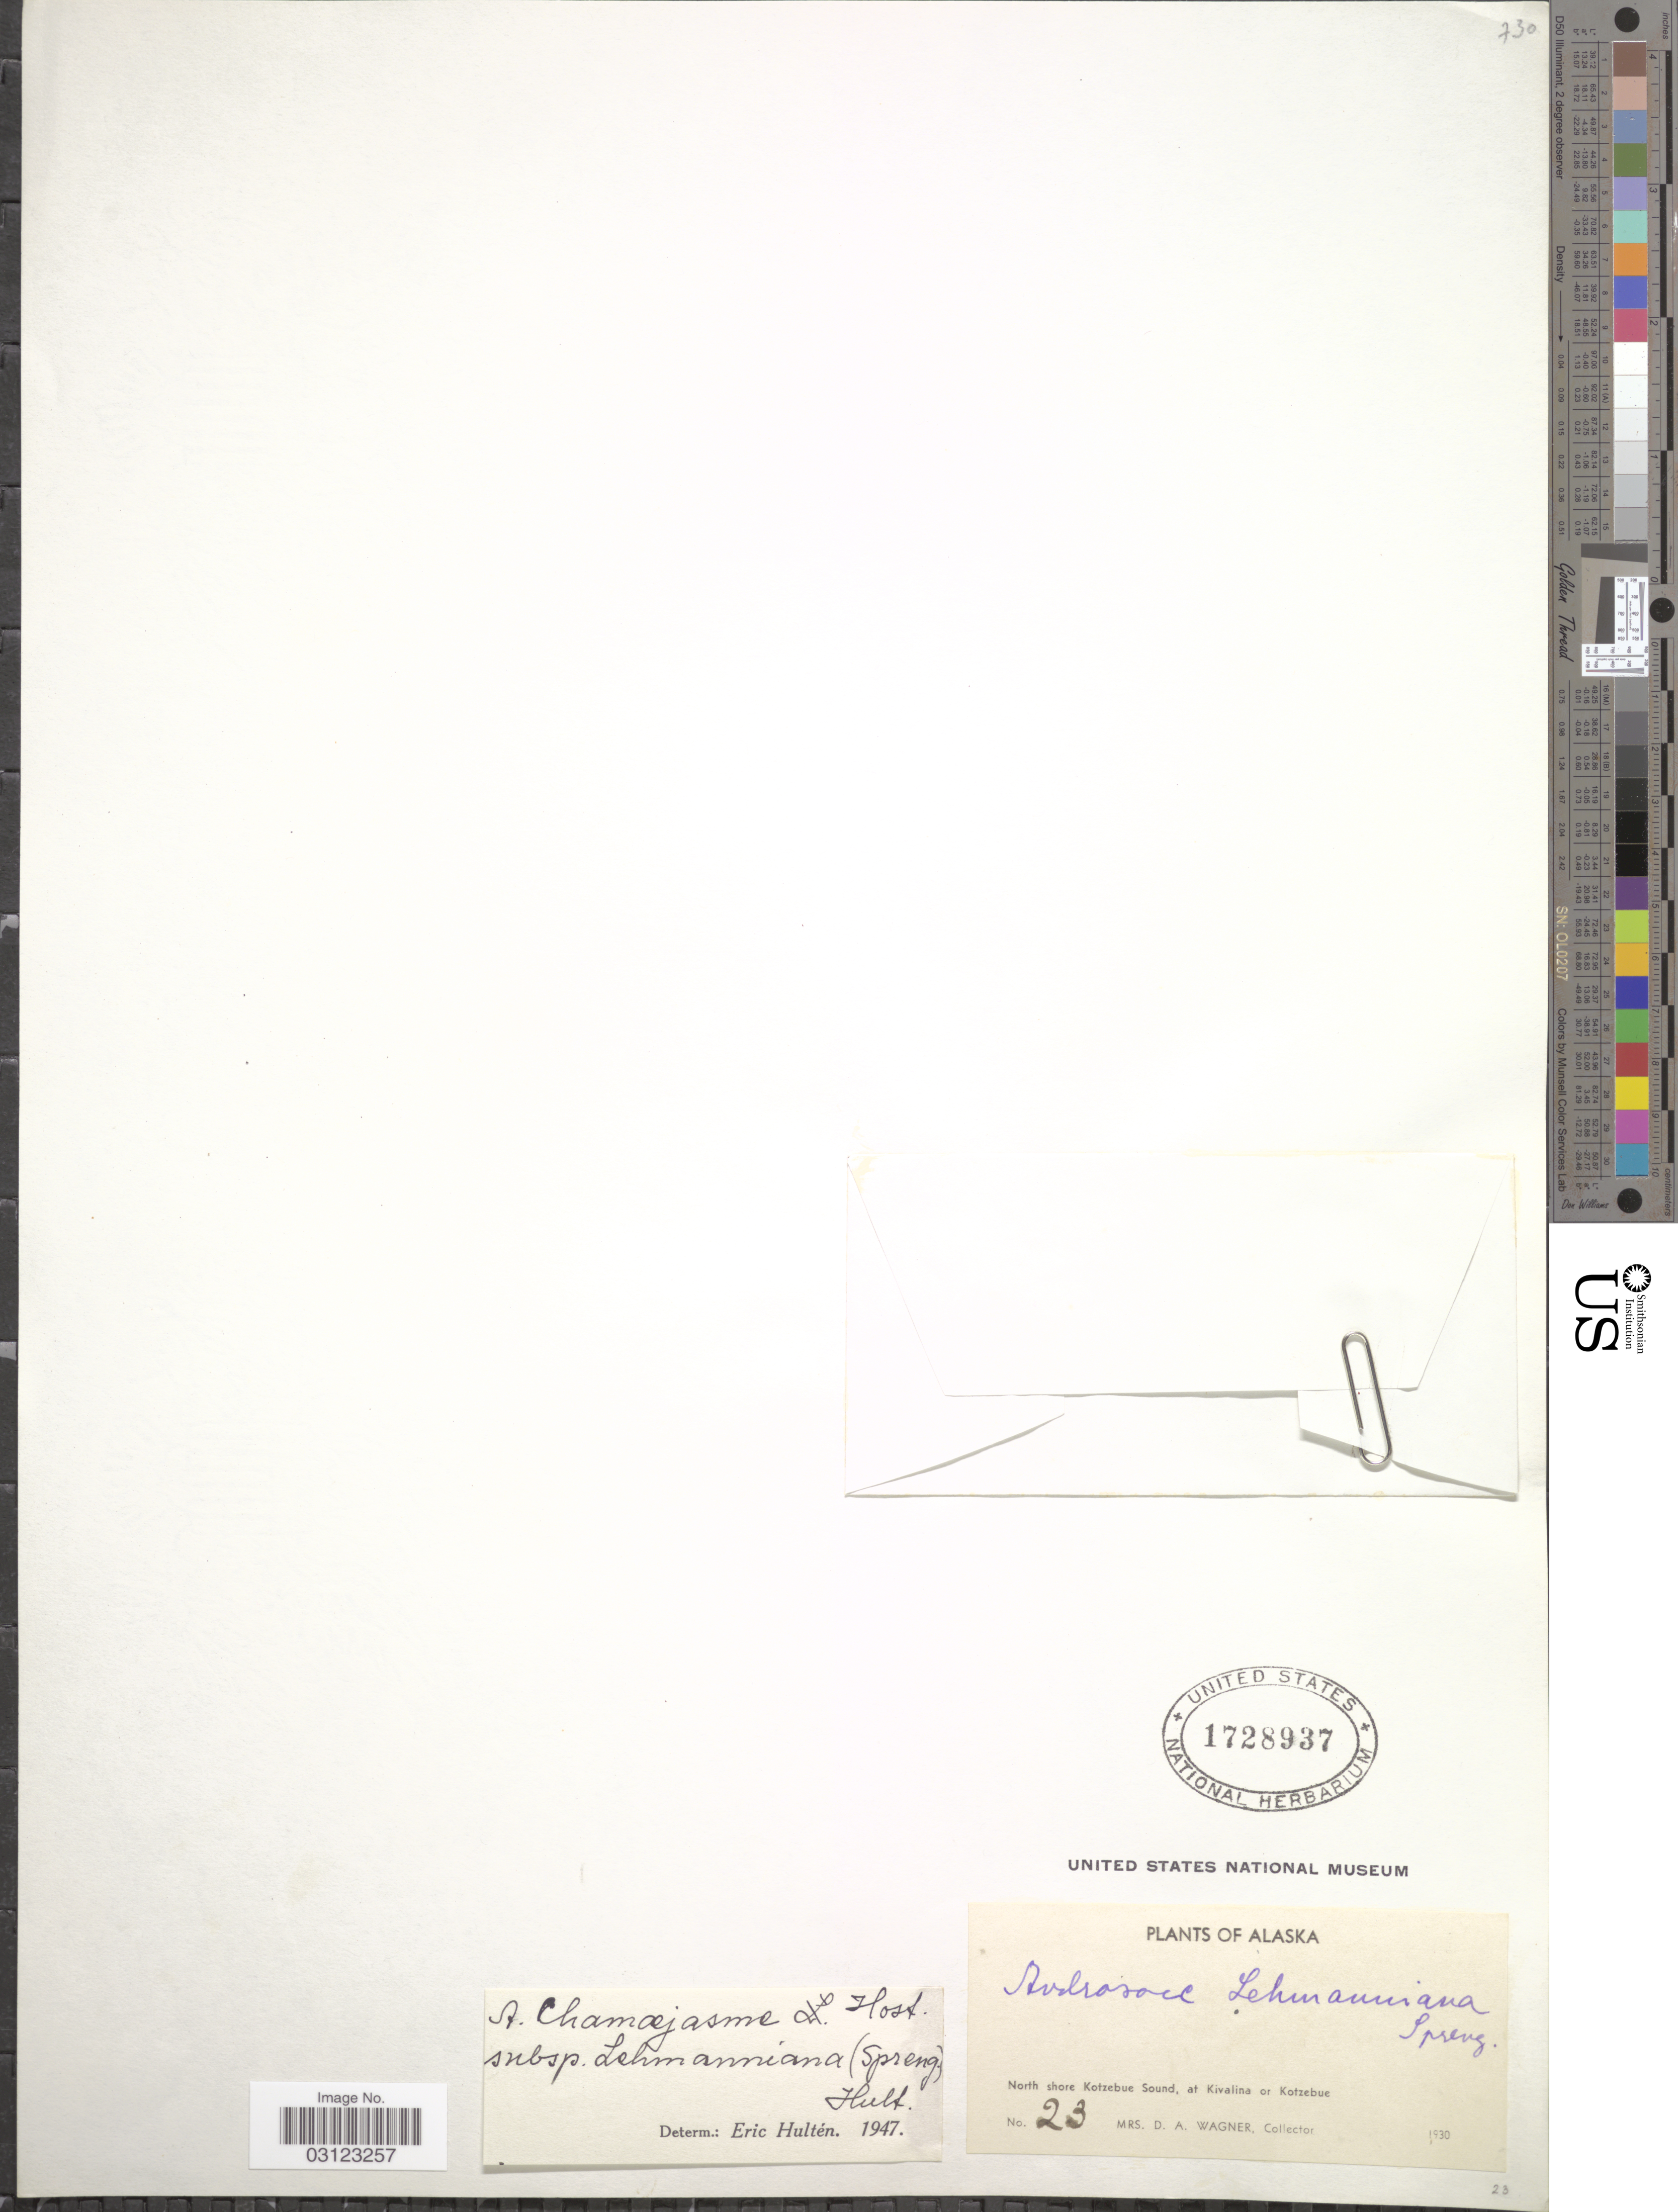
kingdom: Plantae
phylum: Tracheophyta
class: Magnoliopsida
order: Ericales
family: Primulaceae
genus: Androsace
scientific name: Androsace chamaejasme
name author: Wulfen ex Host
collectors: D. Wagner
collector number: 23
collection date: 1930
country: United States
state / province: Alaska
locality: North shore Kotzebue Sound, at Kivalina or Kotzebue.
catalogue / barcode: US 1728937